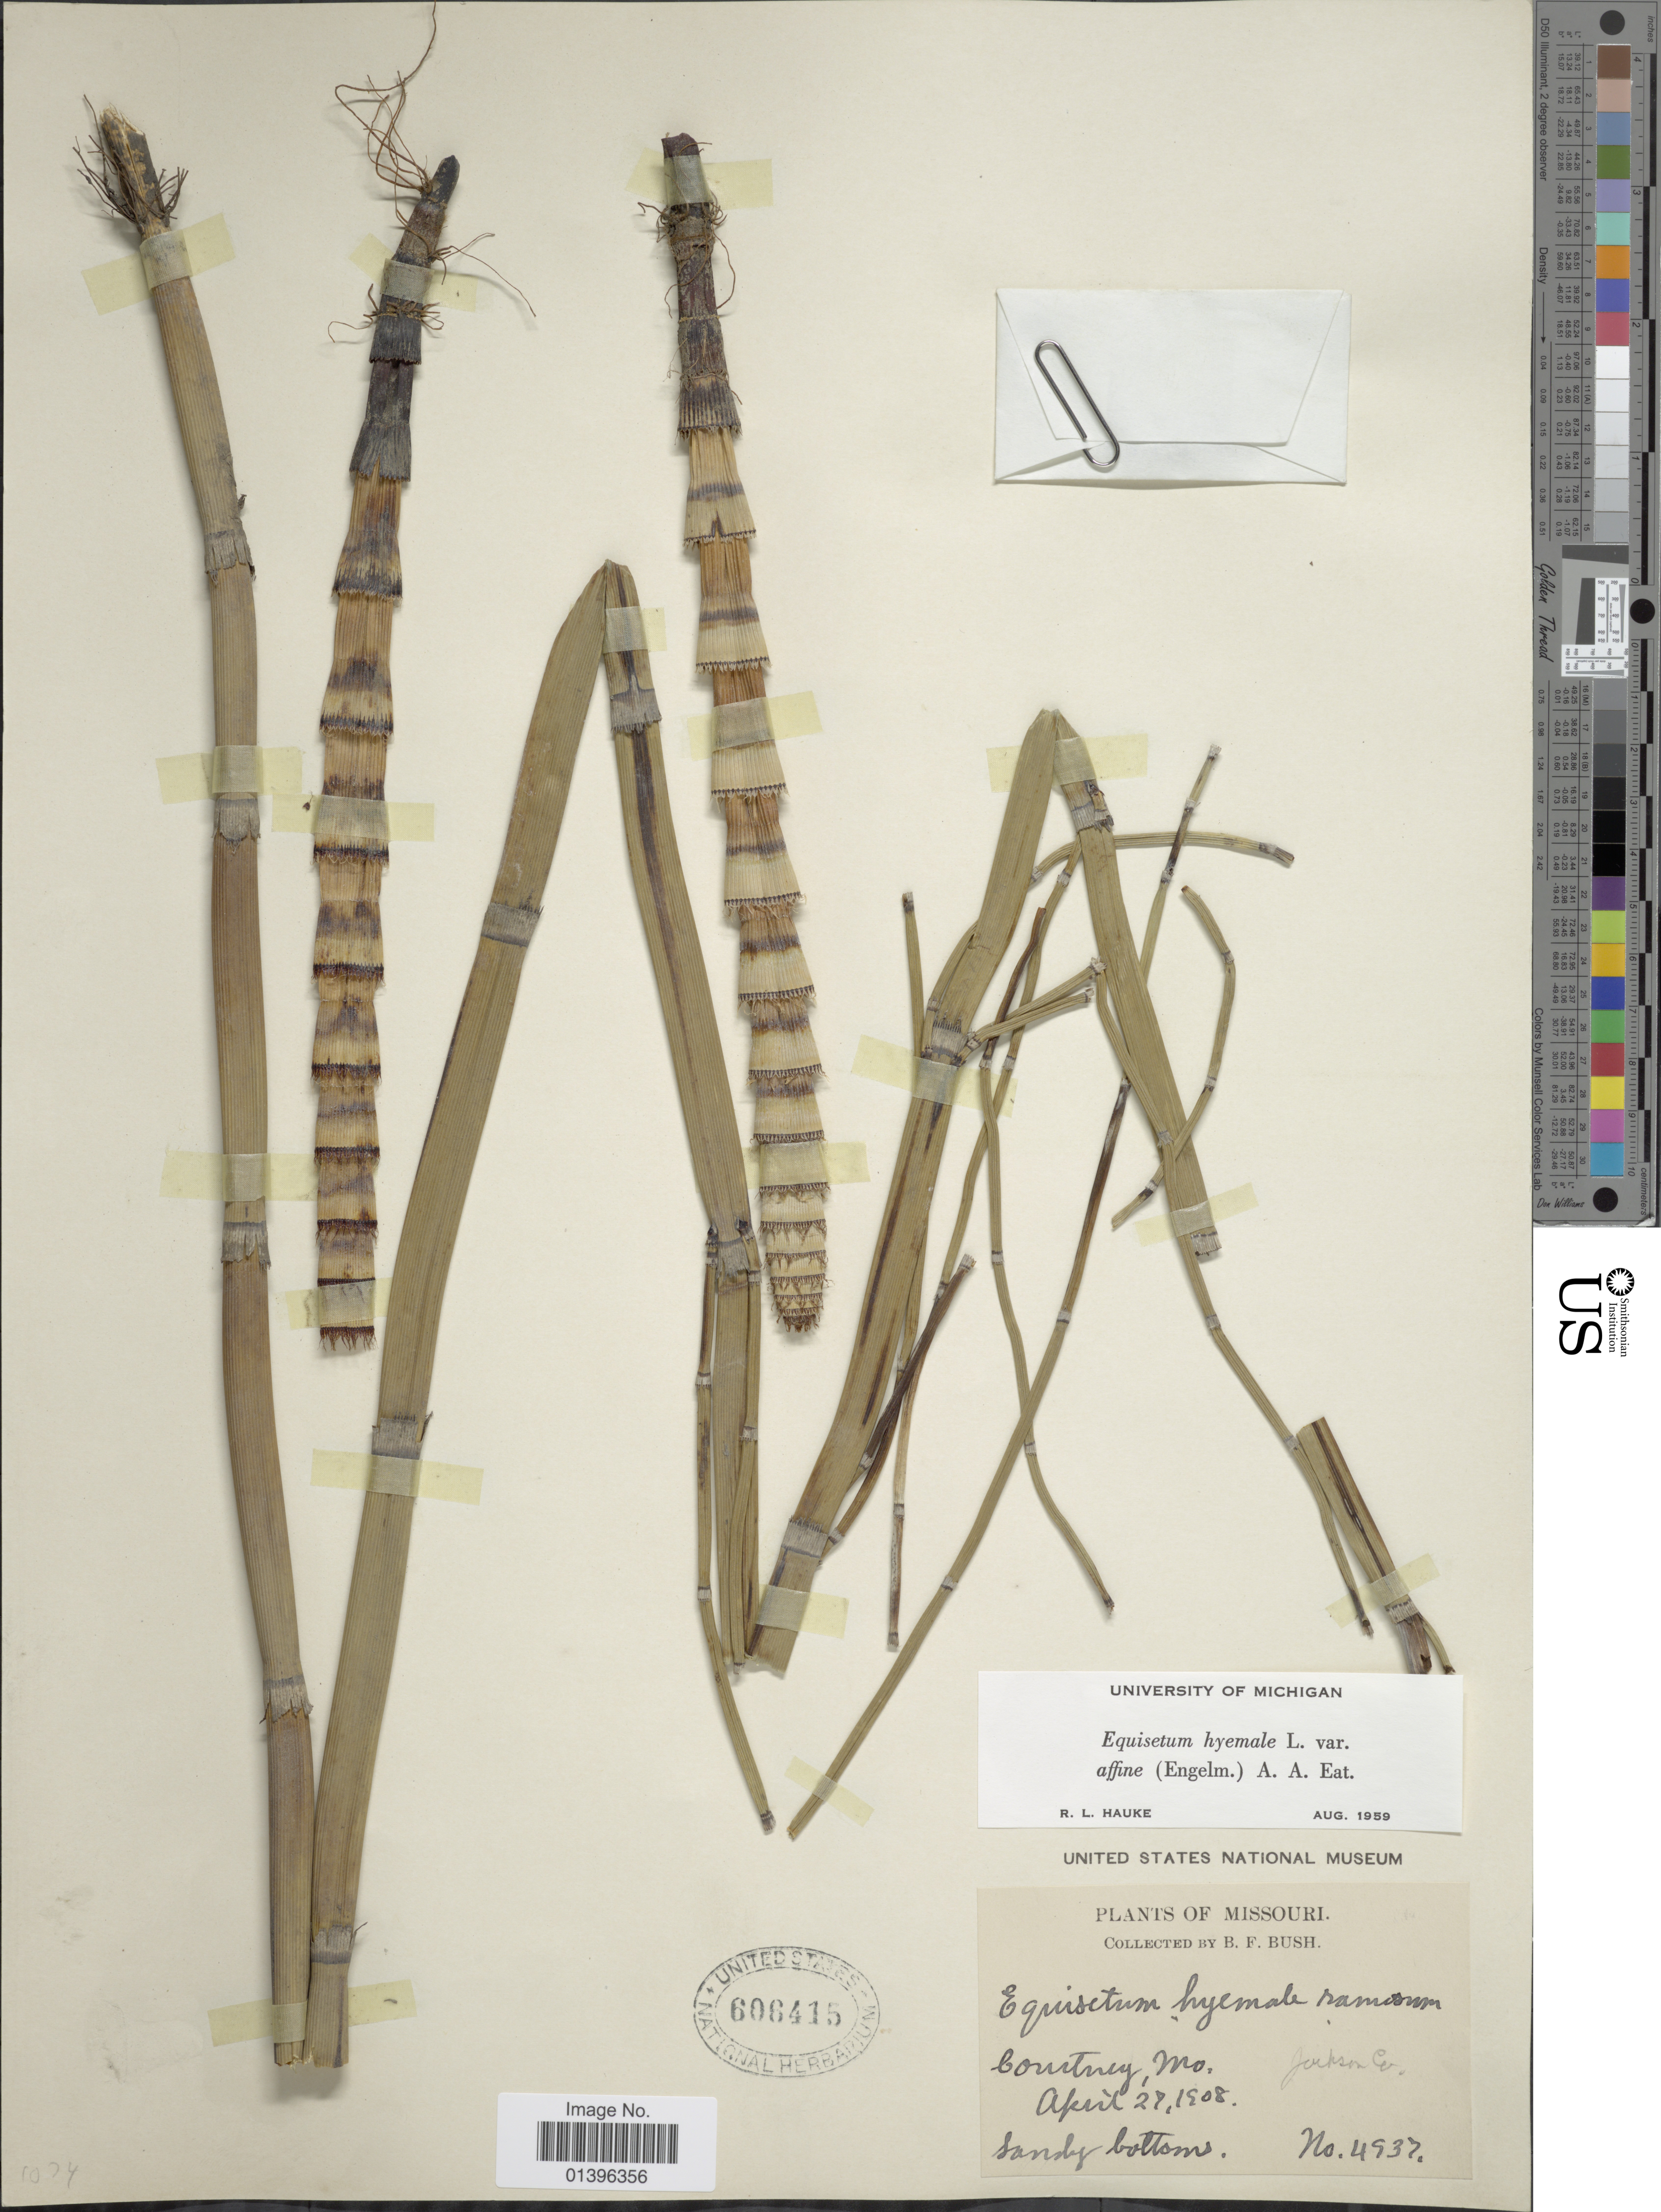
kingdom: Plantae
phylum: Tracheophyta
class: Polypodiopsida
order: Equisetales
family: Equisetaceae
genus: Equisetum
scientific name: Equisetum hyemale var. affine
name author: (Engelm.) A.A. Eaton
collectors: B. F. Bush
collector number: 4937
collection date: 1908-04-27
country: United States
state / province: Missouri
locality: Courtney, Jackson Co.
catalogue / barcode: US 606415